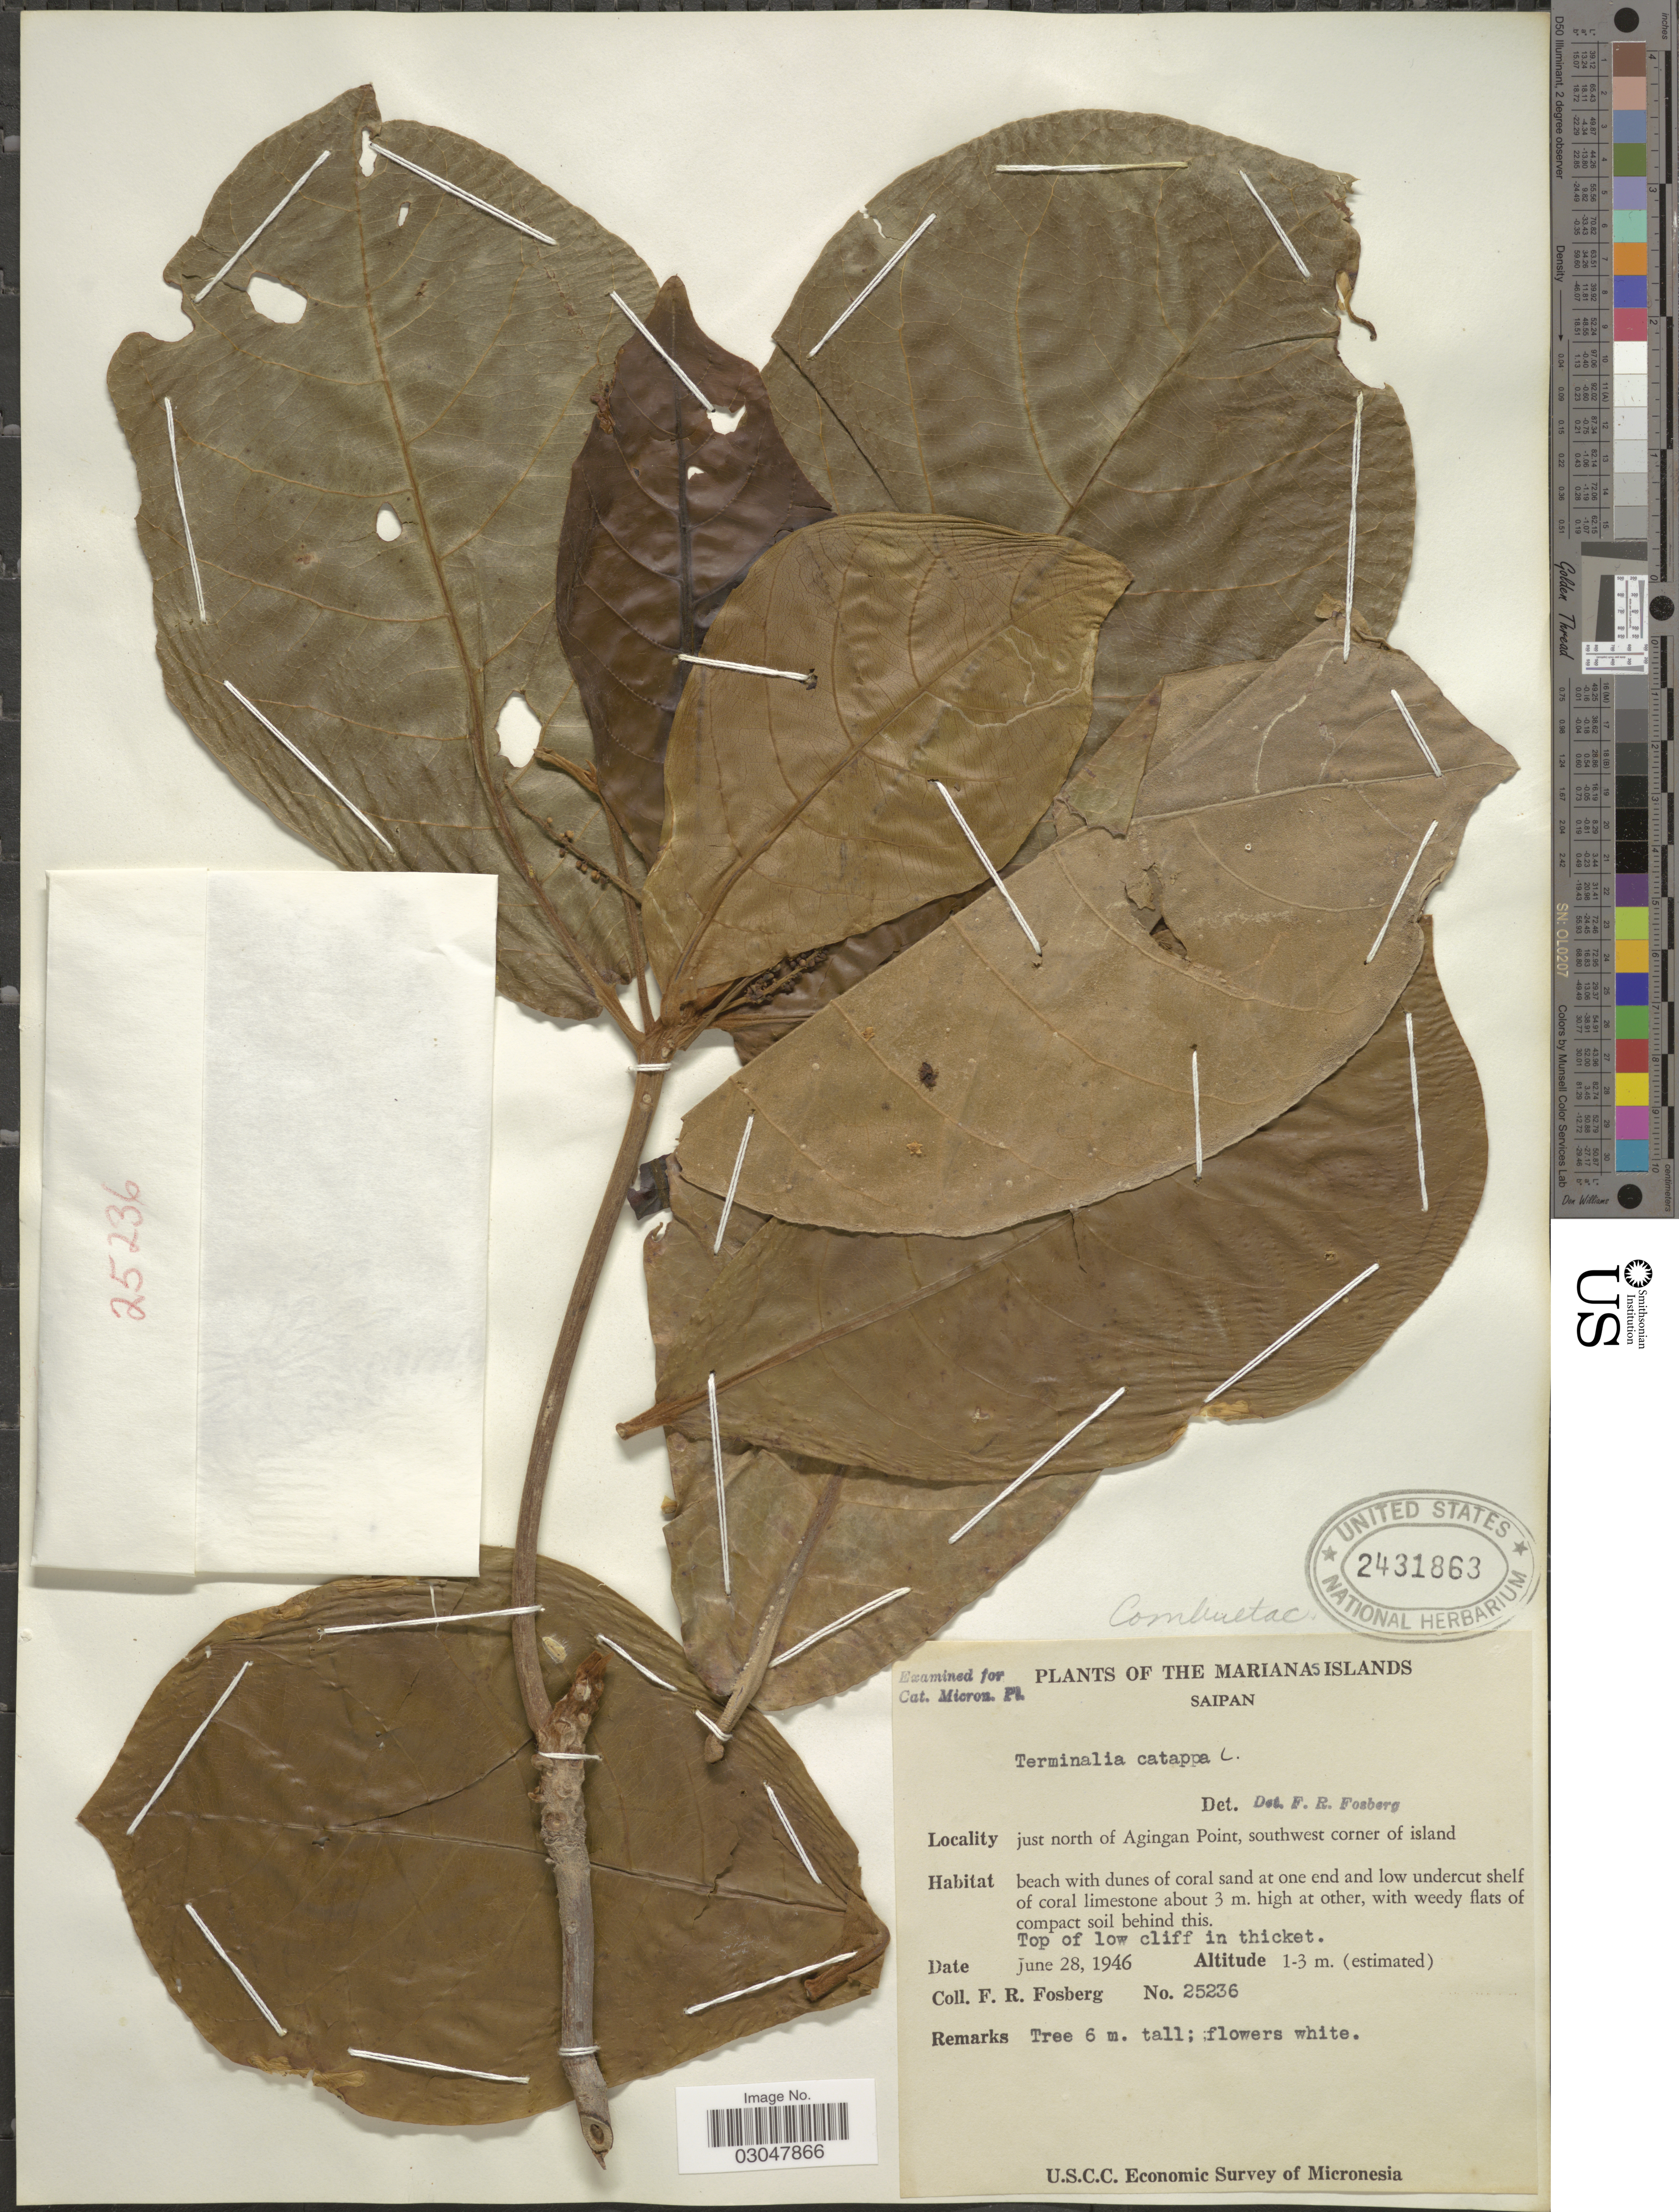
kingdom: Plantae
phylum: Tracheophyta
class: Magnoliopsida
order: Myrtales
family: Combretaceae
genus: Terminalia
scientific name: Terminalia catappa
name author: L.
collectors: F. R. Fosberg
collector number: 25236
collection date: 1946-06-28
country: Northern Mariana Islands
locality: Marianas Islands. Saipan. Just north of Agingan Point, southwest corner of island.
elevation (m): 1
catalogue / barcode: US 2431863